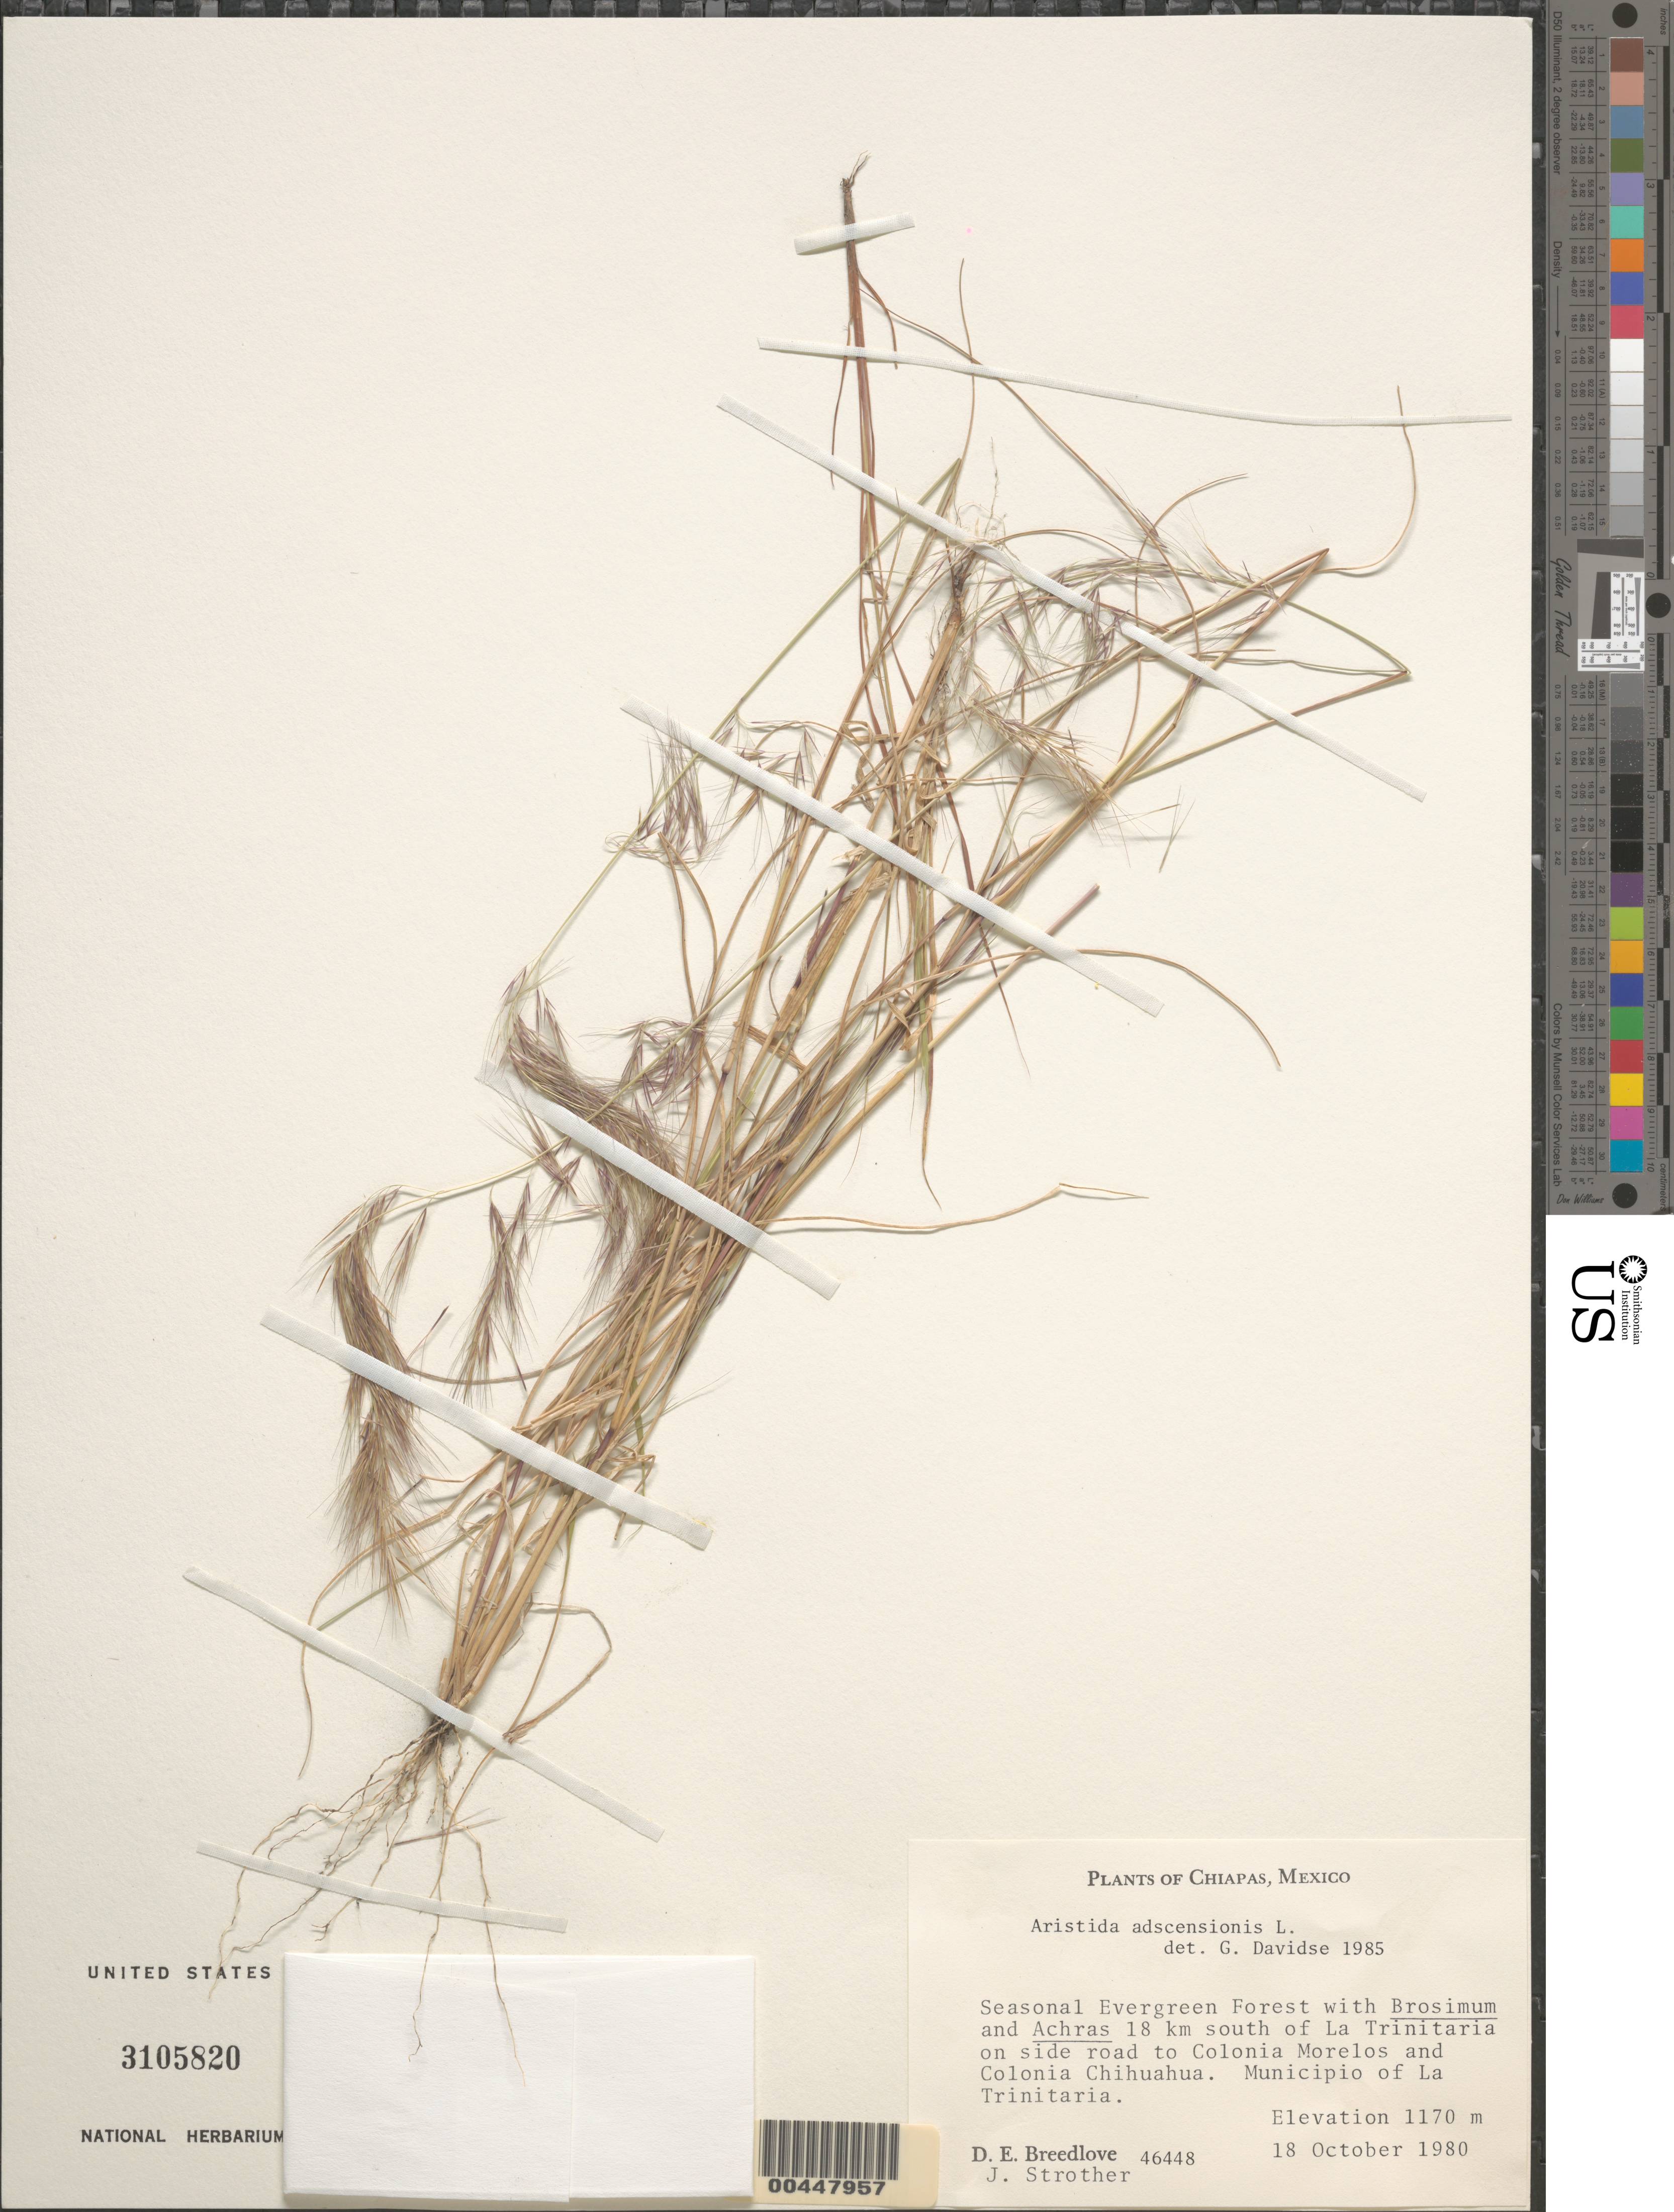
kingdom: Plantae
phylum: Tracheophyta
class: Liliopsida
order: Poales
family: Poaceae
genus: Aristida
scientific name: Aristida adscensionis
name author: L.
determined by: Davidse, Gerrit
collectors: D. E. Breedlove & J. Strother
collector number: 46448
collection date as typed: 18 Oct 1980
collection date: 1980-10-18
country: Mexico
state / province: Chiapas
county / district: La Trinitaria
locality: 18 km S of La Trinitaria on side road to Colonia Morelos and Colonia Chihuahua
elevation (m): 1170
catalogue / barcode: US 3105820